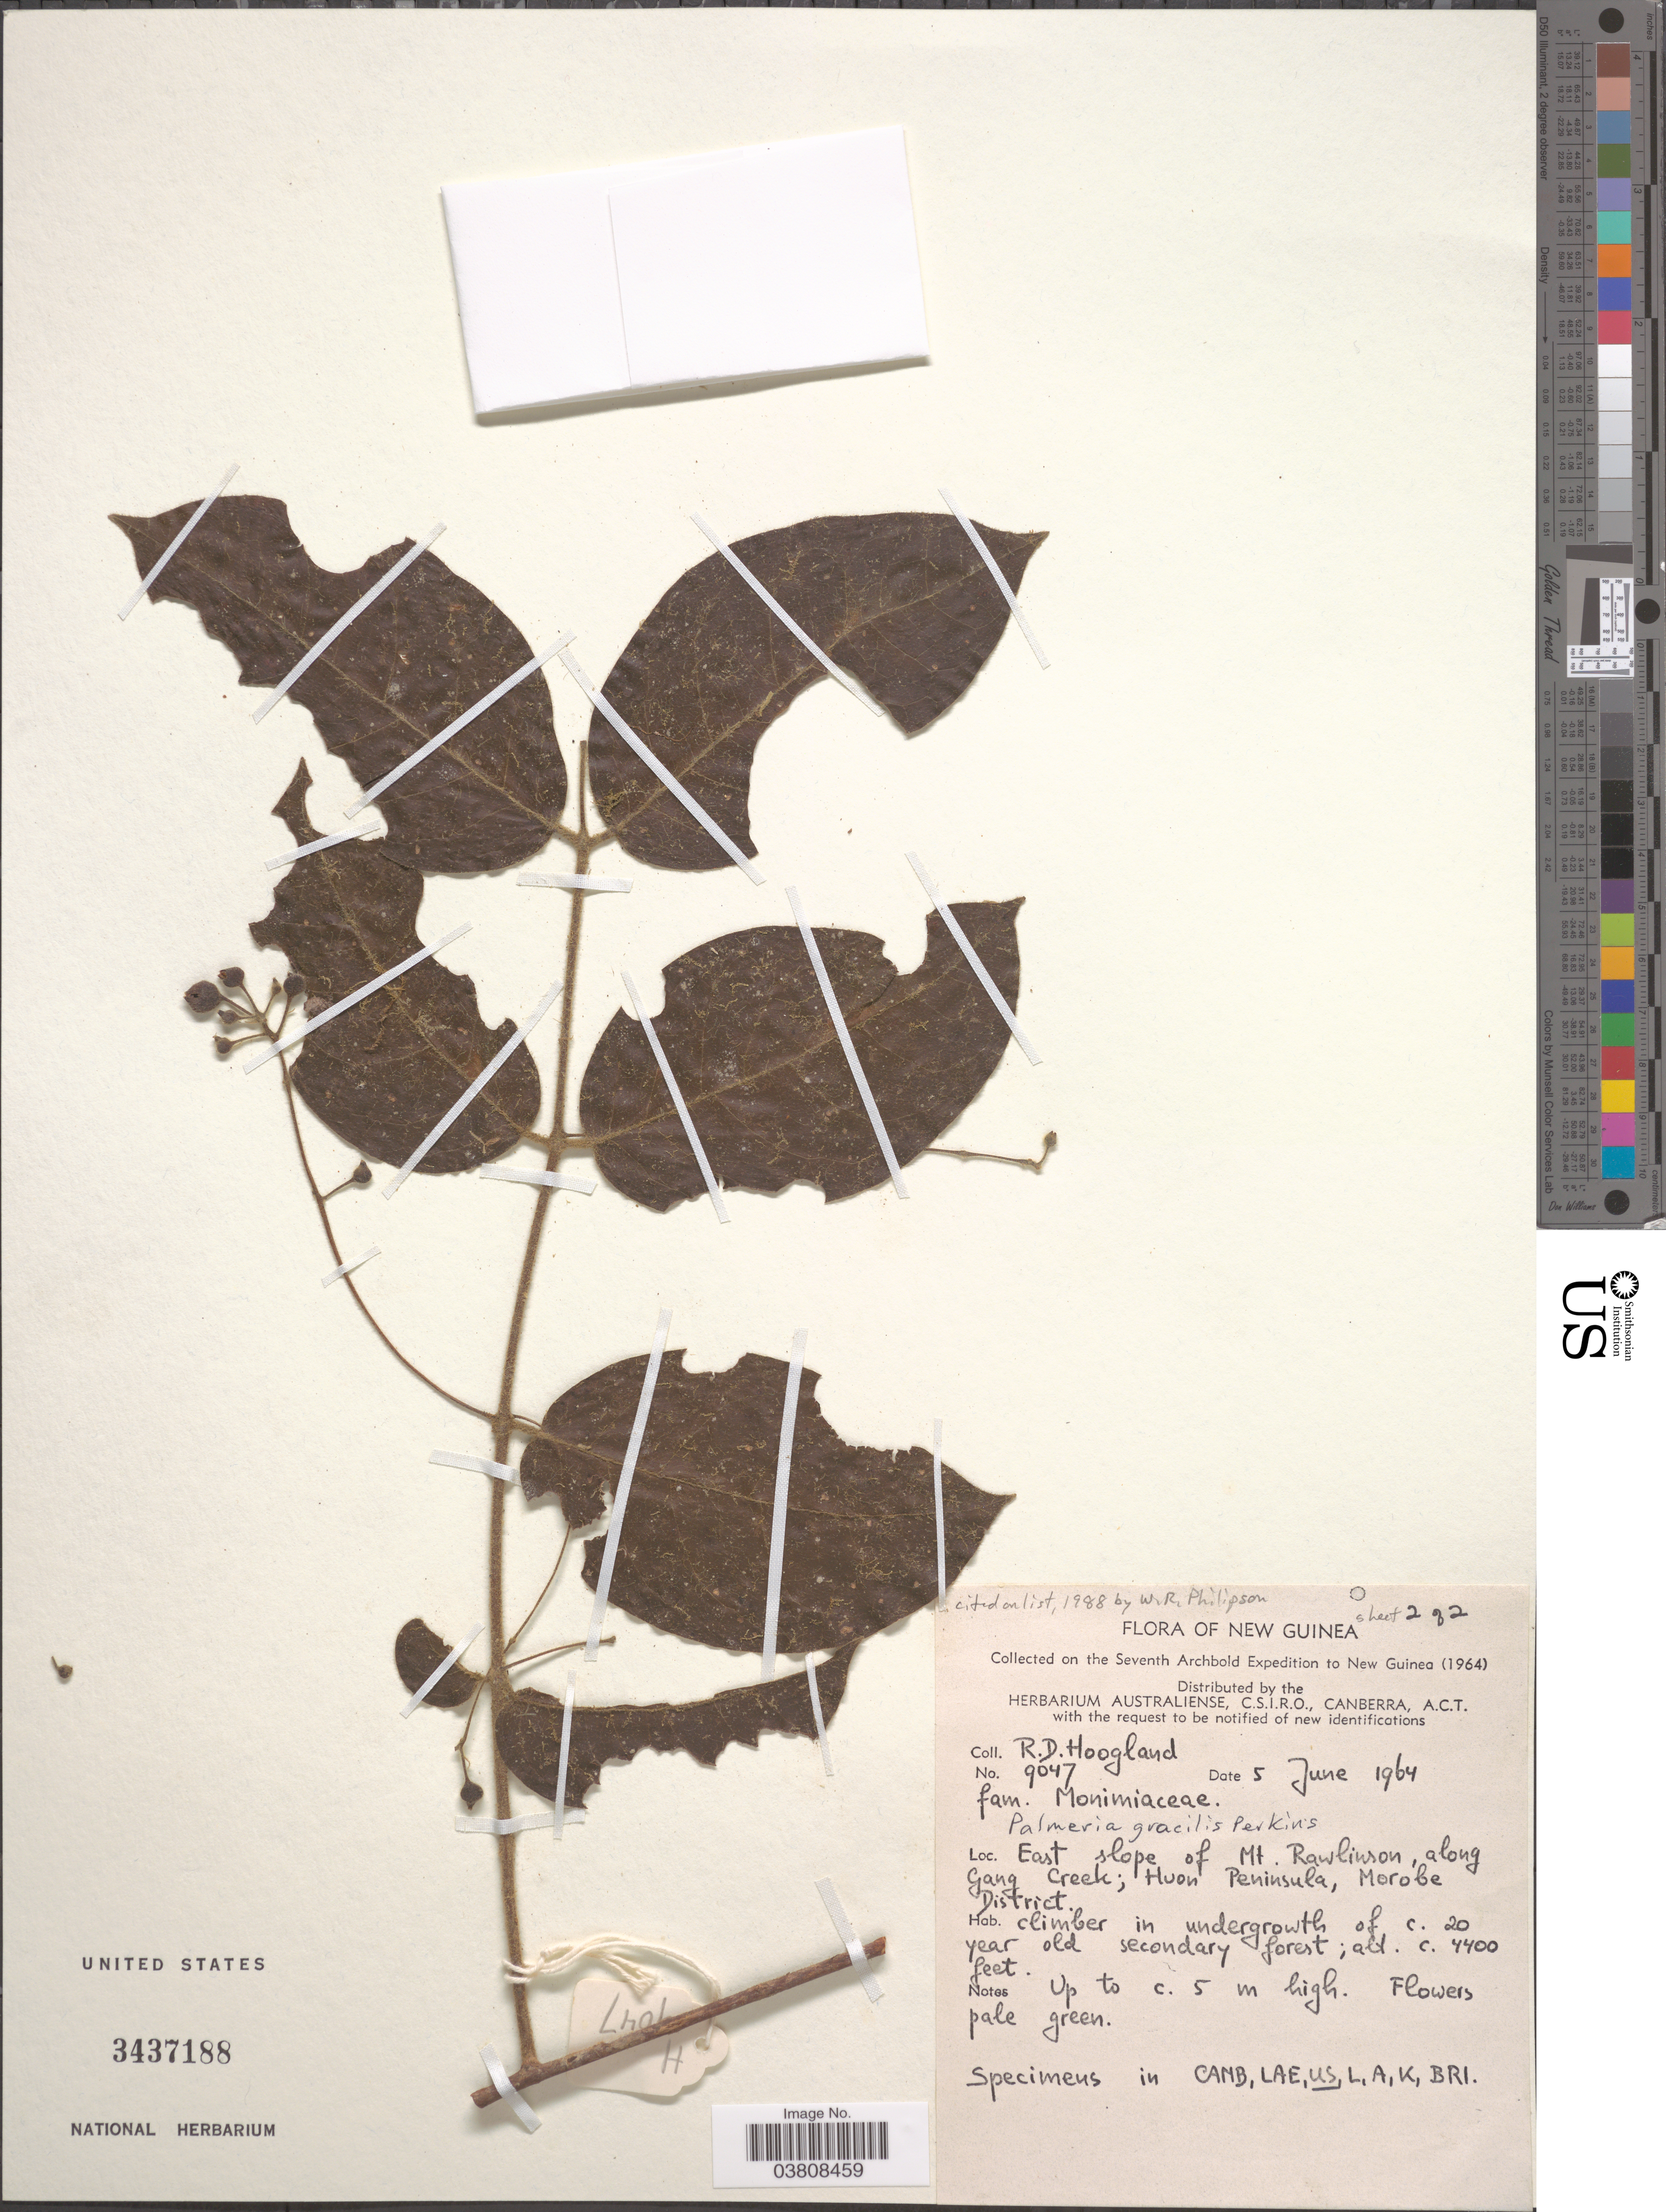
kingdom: Plantae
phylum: Tracheophyta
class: Magnoliopsida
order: Laurales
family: Monimiaceae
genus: Palmeria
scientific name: Palmeria gracilis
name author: Perkins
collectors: R. D. Hoogland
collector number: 9047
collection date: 1964-06-05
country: Papua New Guinea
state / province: Morobe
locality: New Guinea. East slope of Mt. Rawlinson, along Gang Creek; Huon Peninsula, Morobe District. In undergrowth of c. 20 year old secondary forest.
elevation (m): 1341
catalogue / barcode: US 3437188